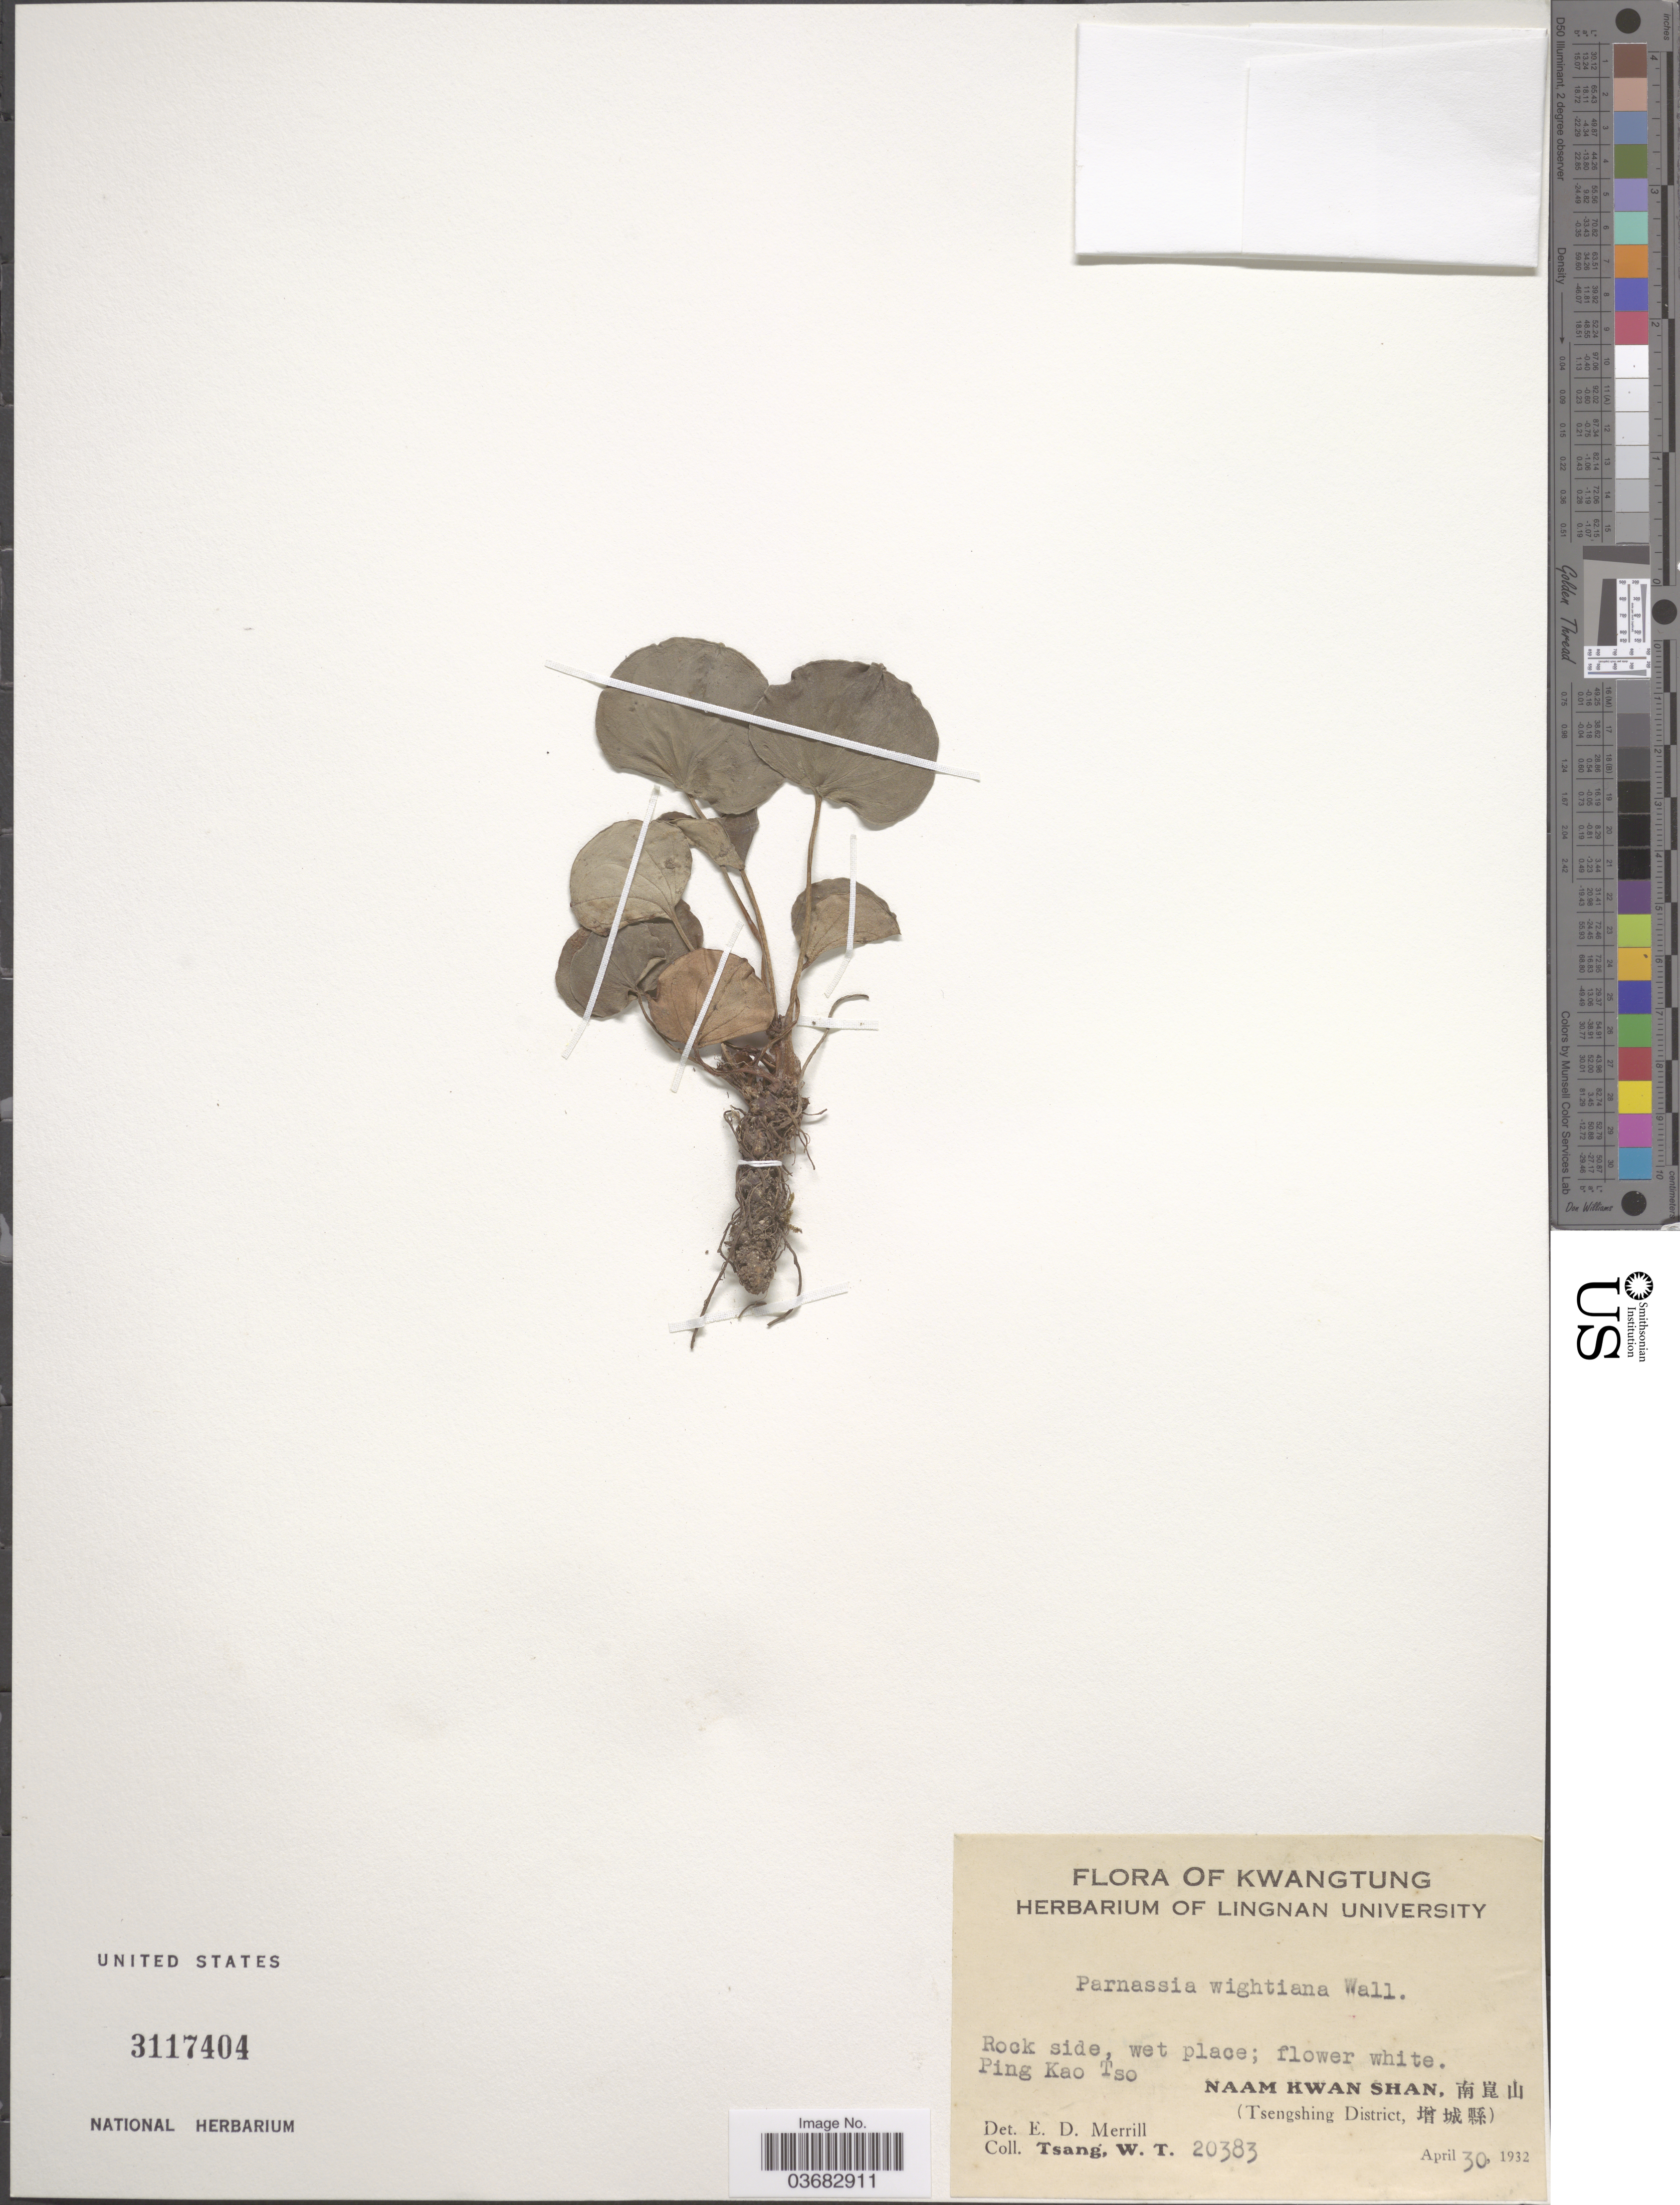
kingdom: Plantae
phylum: Tracheophyta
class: Magnoliopsida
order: Celastrales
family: Parnassiaceae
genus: Parnassia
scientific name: Parnassia wightiana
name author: Wall. ex Wight & Arn.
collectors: W. T. Tsang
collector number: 20383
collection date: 1932-04-30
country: China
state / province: Guangdong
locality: Kwangtung. Rock side, wet place; Ping Kao Tso. Naam Kwan Shan, X. (Tsengshing District, X).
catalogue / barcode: US 3117404